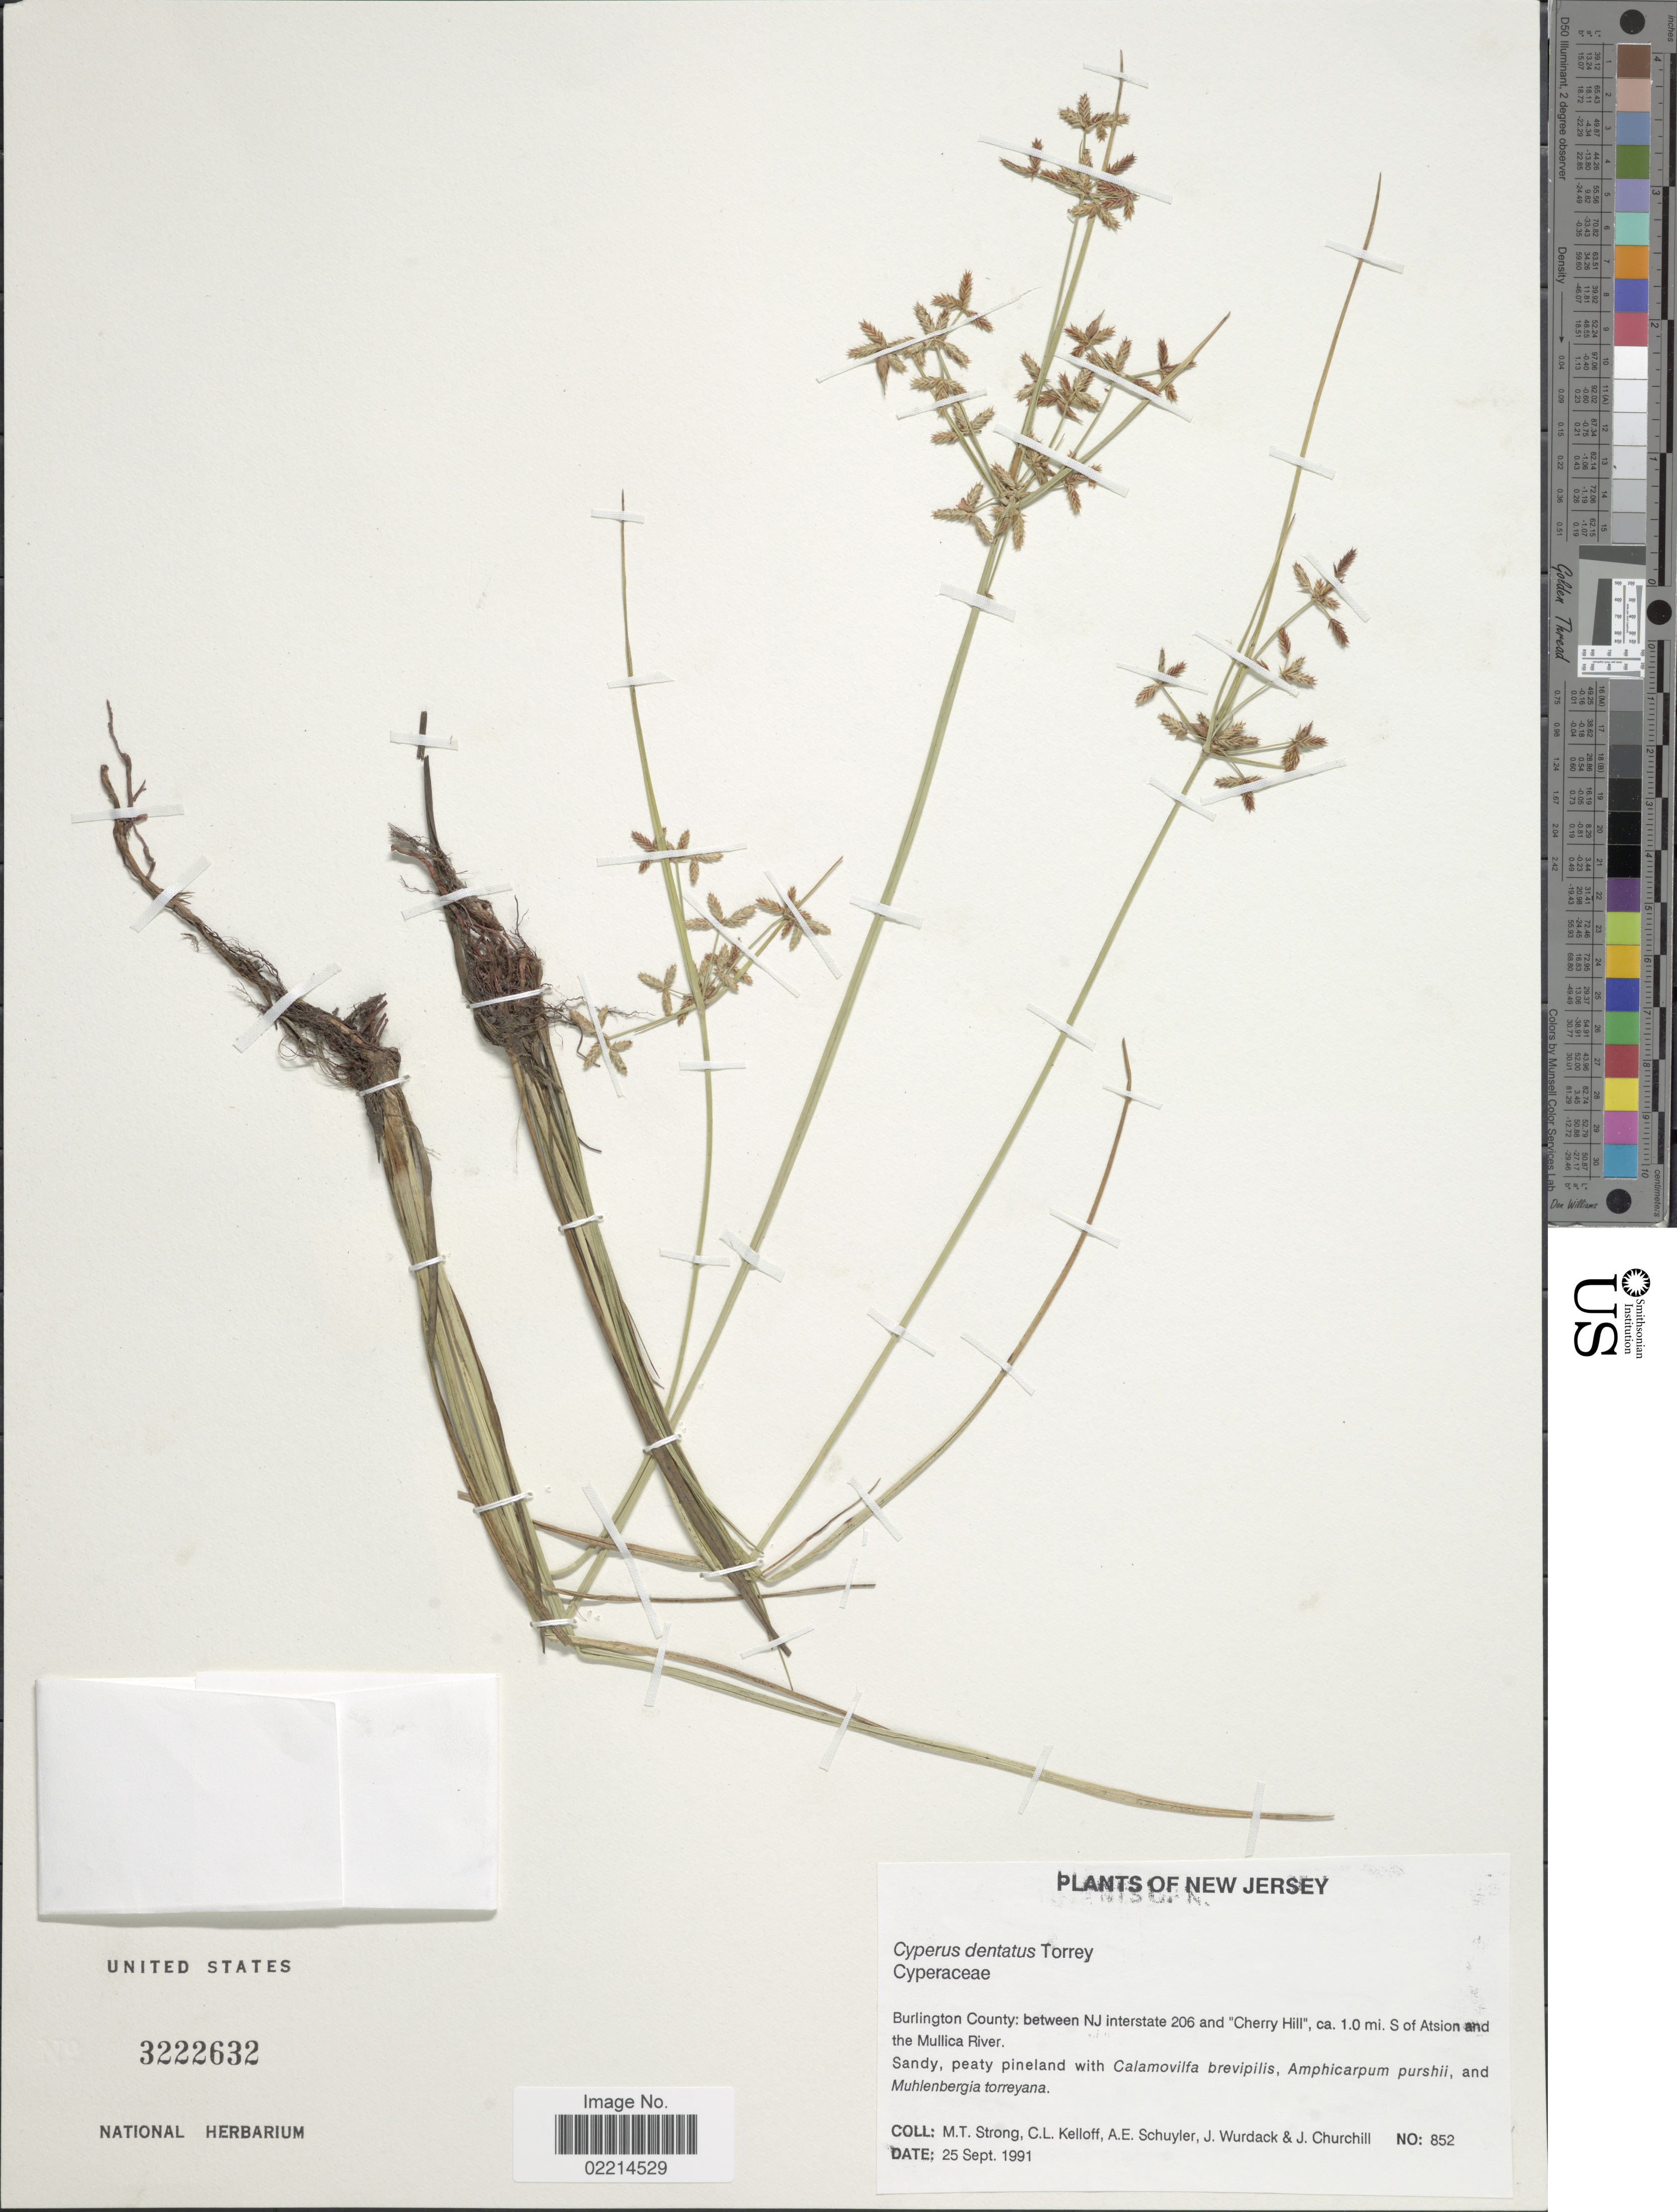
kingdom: Plantae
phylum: Tracheophyta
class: Liliopsida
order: Poales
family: Cyperaceae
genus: Cyperus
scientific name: Cyperus dentatus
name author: Torr.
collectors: M. T. Strong, C. L. Kelloff, A. Schuyler, J. J. Wurdack & J. Churchill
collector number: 852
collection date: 1991-09-25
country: United States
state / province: New Jersey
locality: Burlington County: between Nj interstate 206 and "Cherry Hill", ca. 1.0 mi. S of Atsion and the Mullica River.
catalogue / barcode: US 3222632